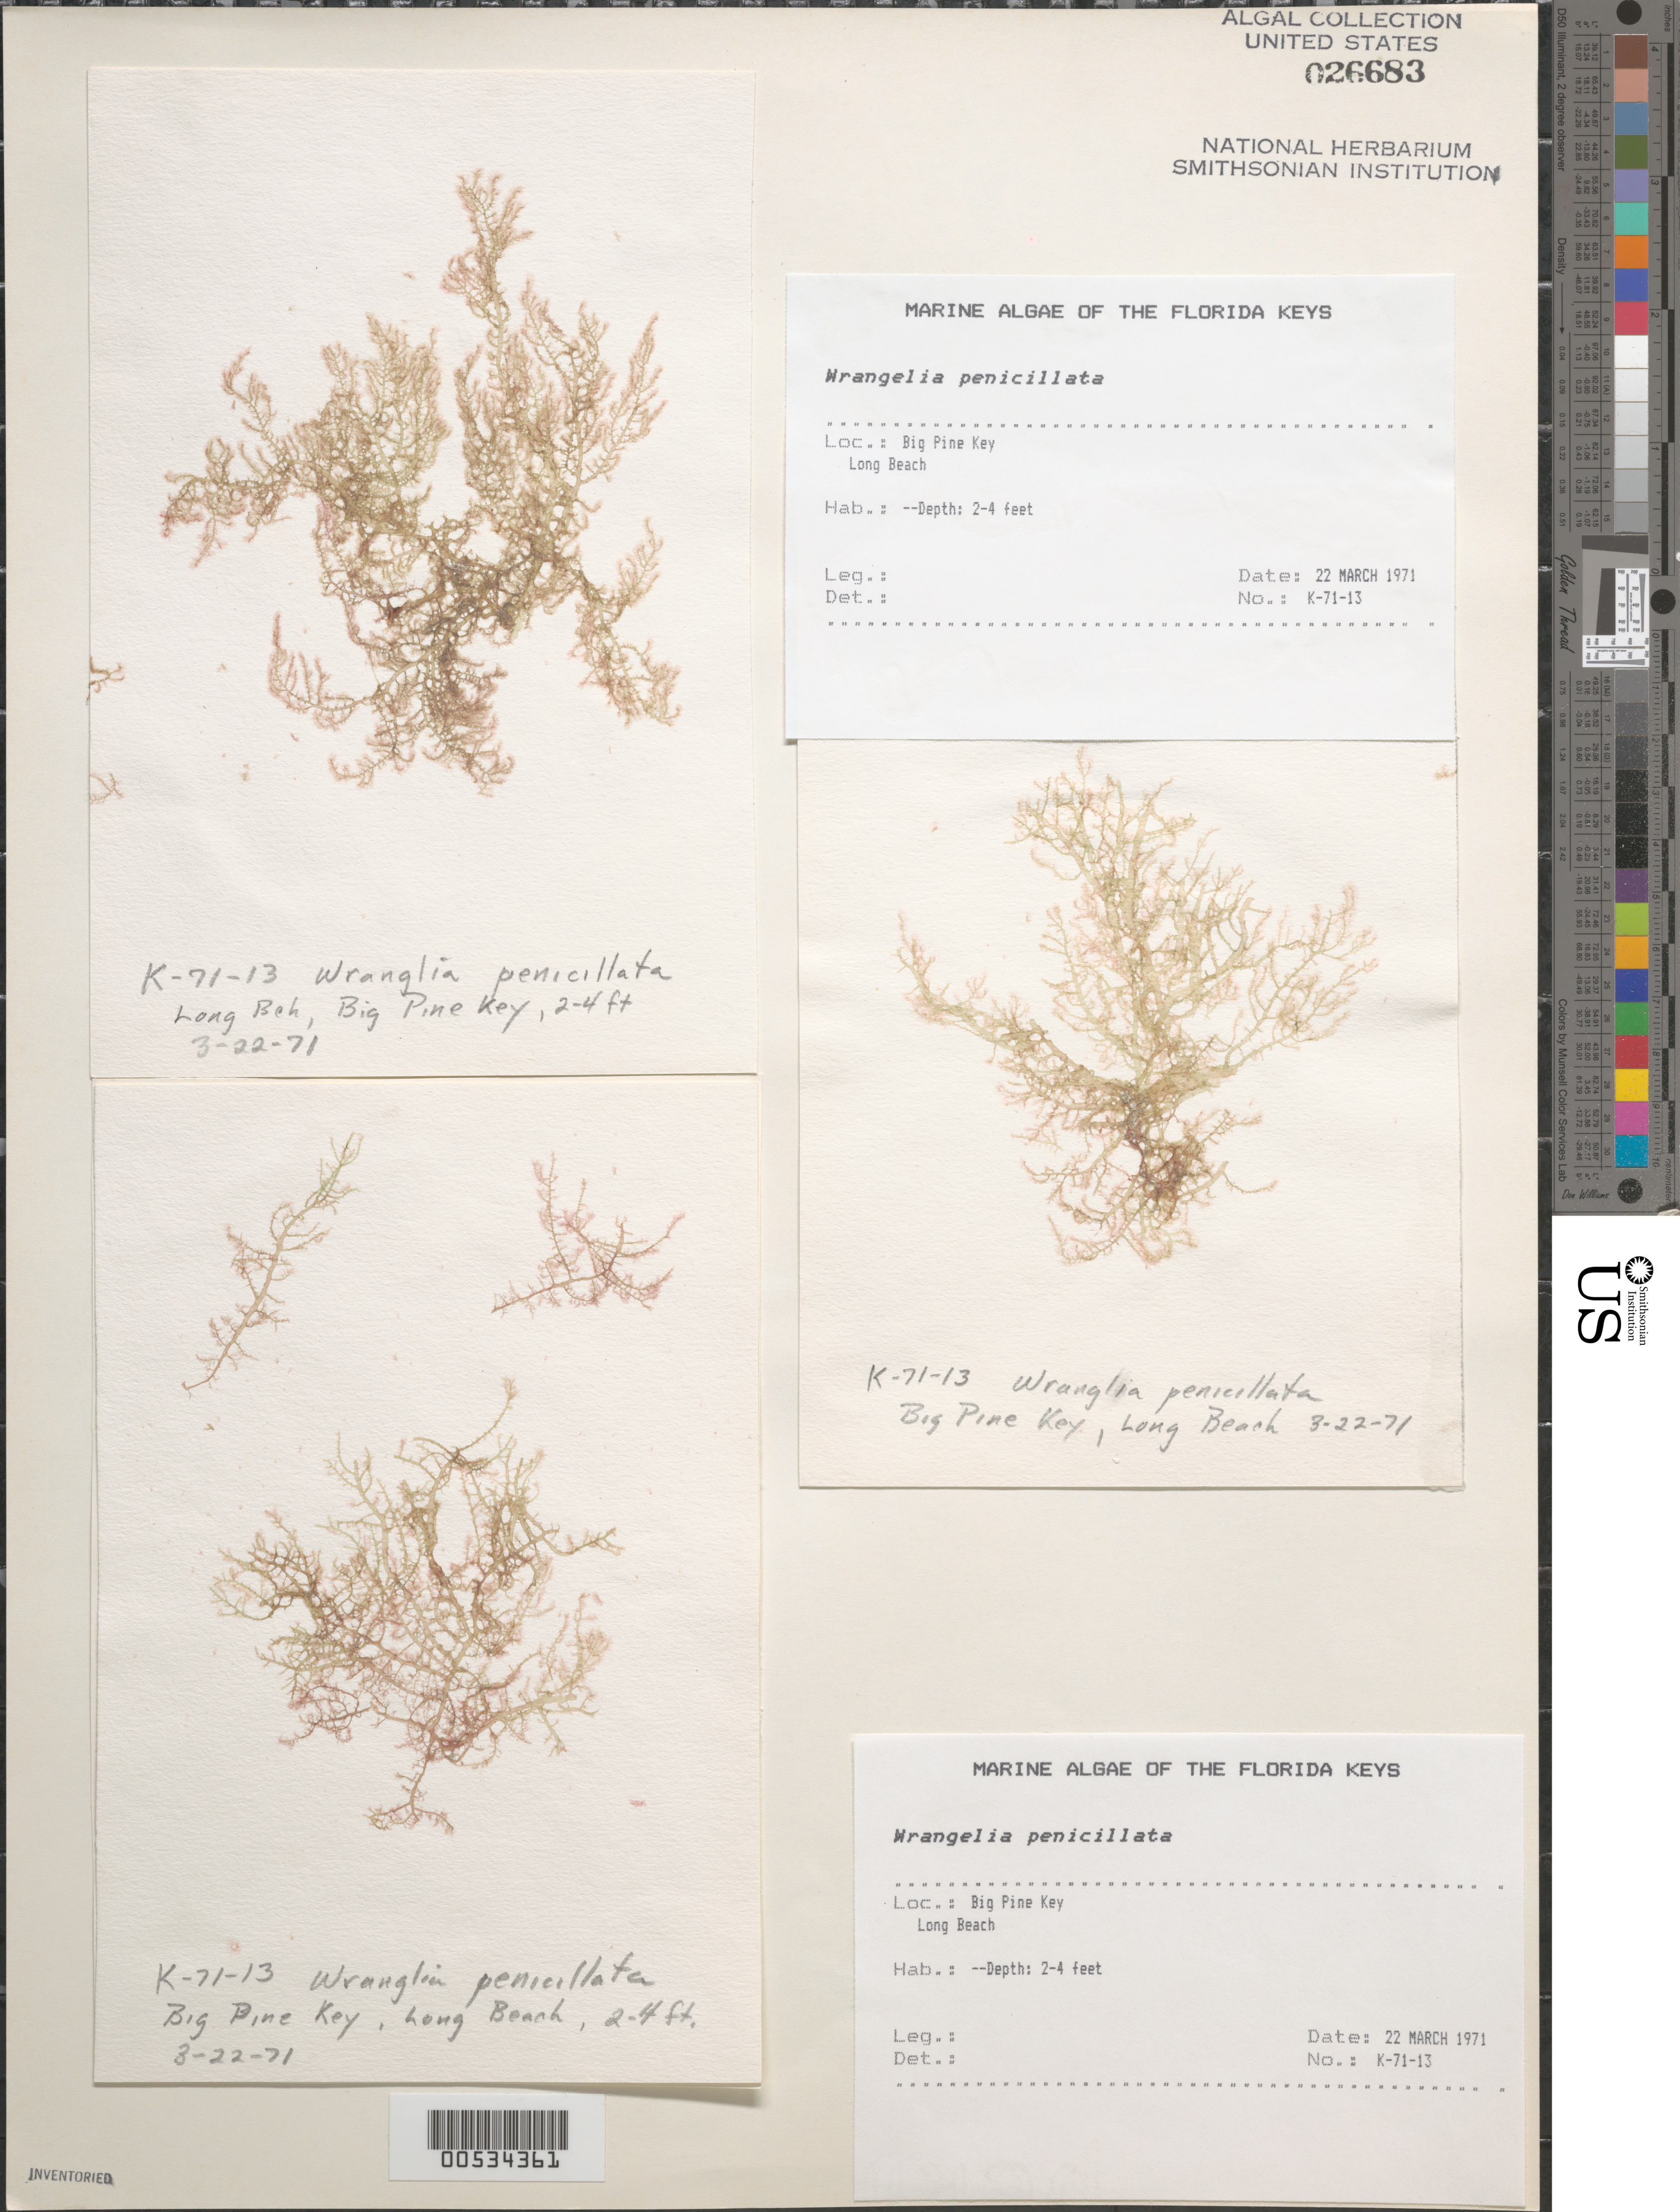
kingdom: Plantae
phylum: Rhodophyta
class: Florideophyceae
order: Ceramiales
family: Wrangeliaceae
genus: Wrangelia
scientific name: Wrangelia penicillata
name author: (C. Agardh) C. Agardh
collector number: K-71-13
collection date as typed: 22 Mar 1971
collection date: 1971-03-22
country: United States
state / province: Florida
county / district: Monroe County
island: Big Pine Key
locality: Long Beach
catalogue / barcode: US 26683